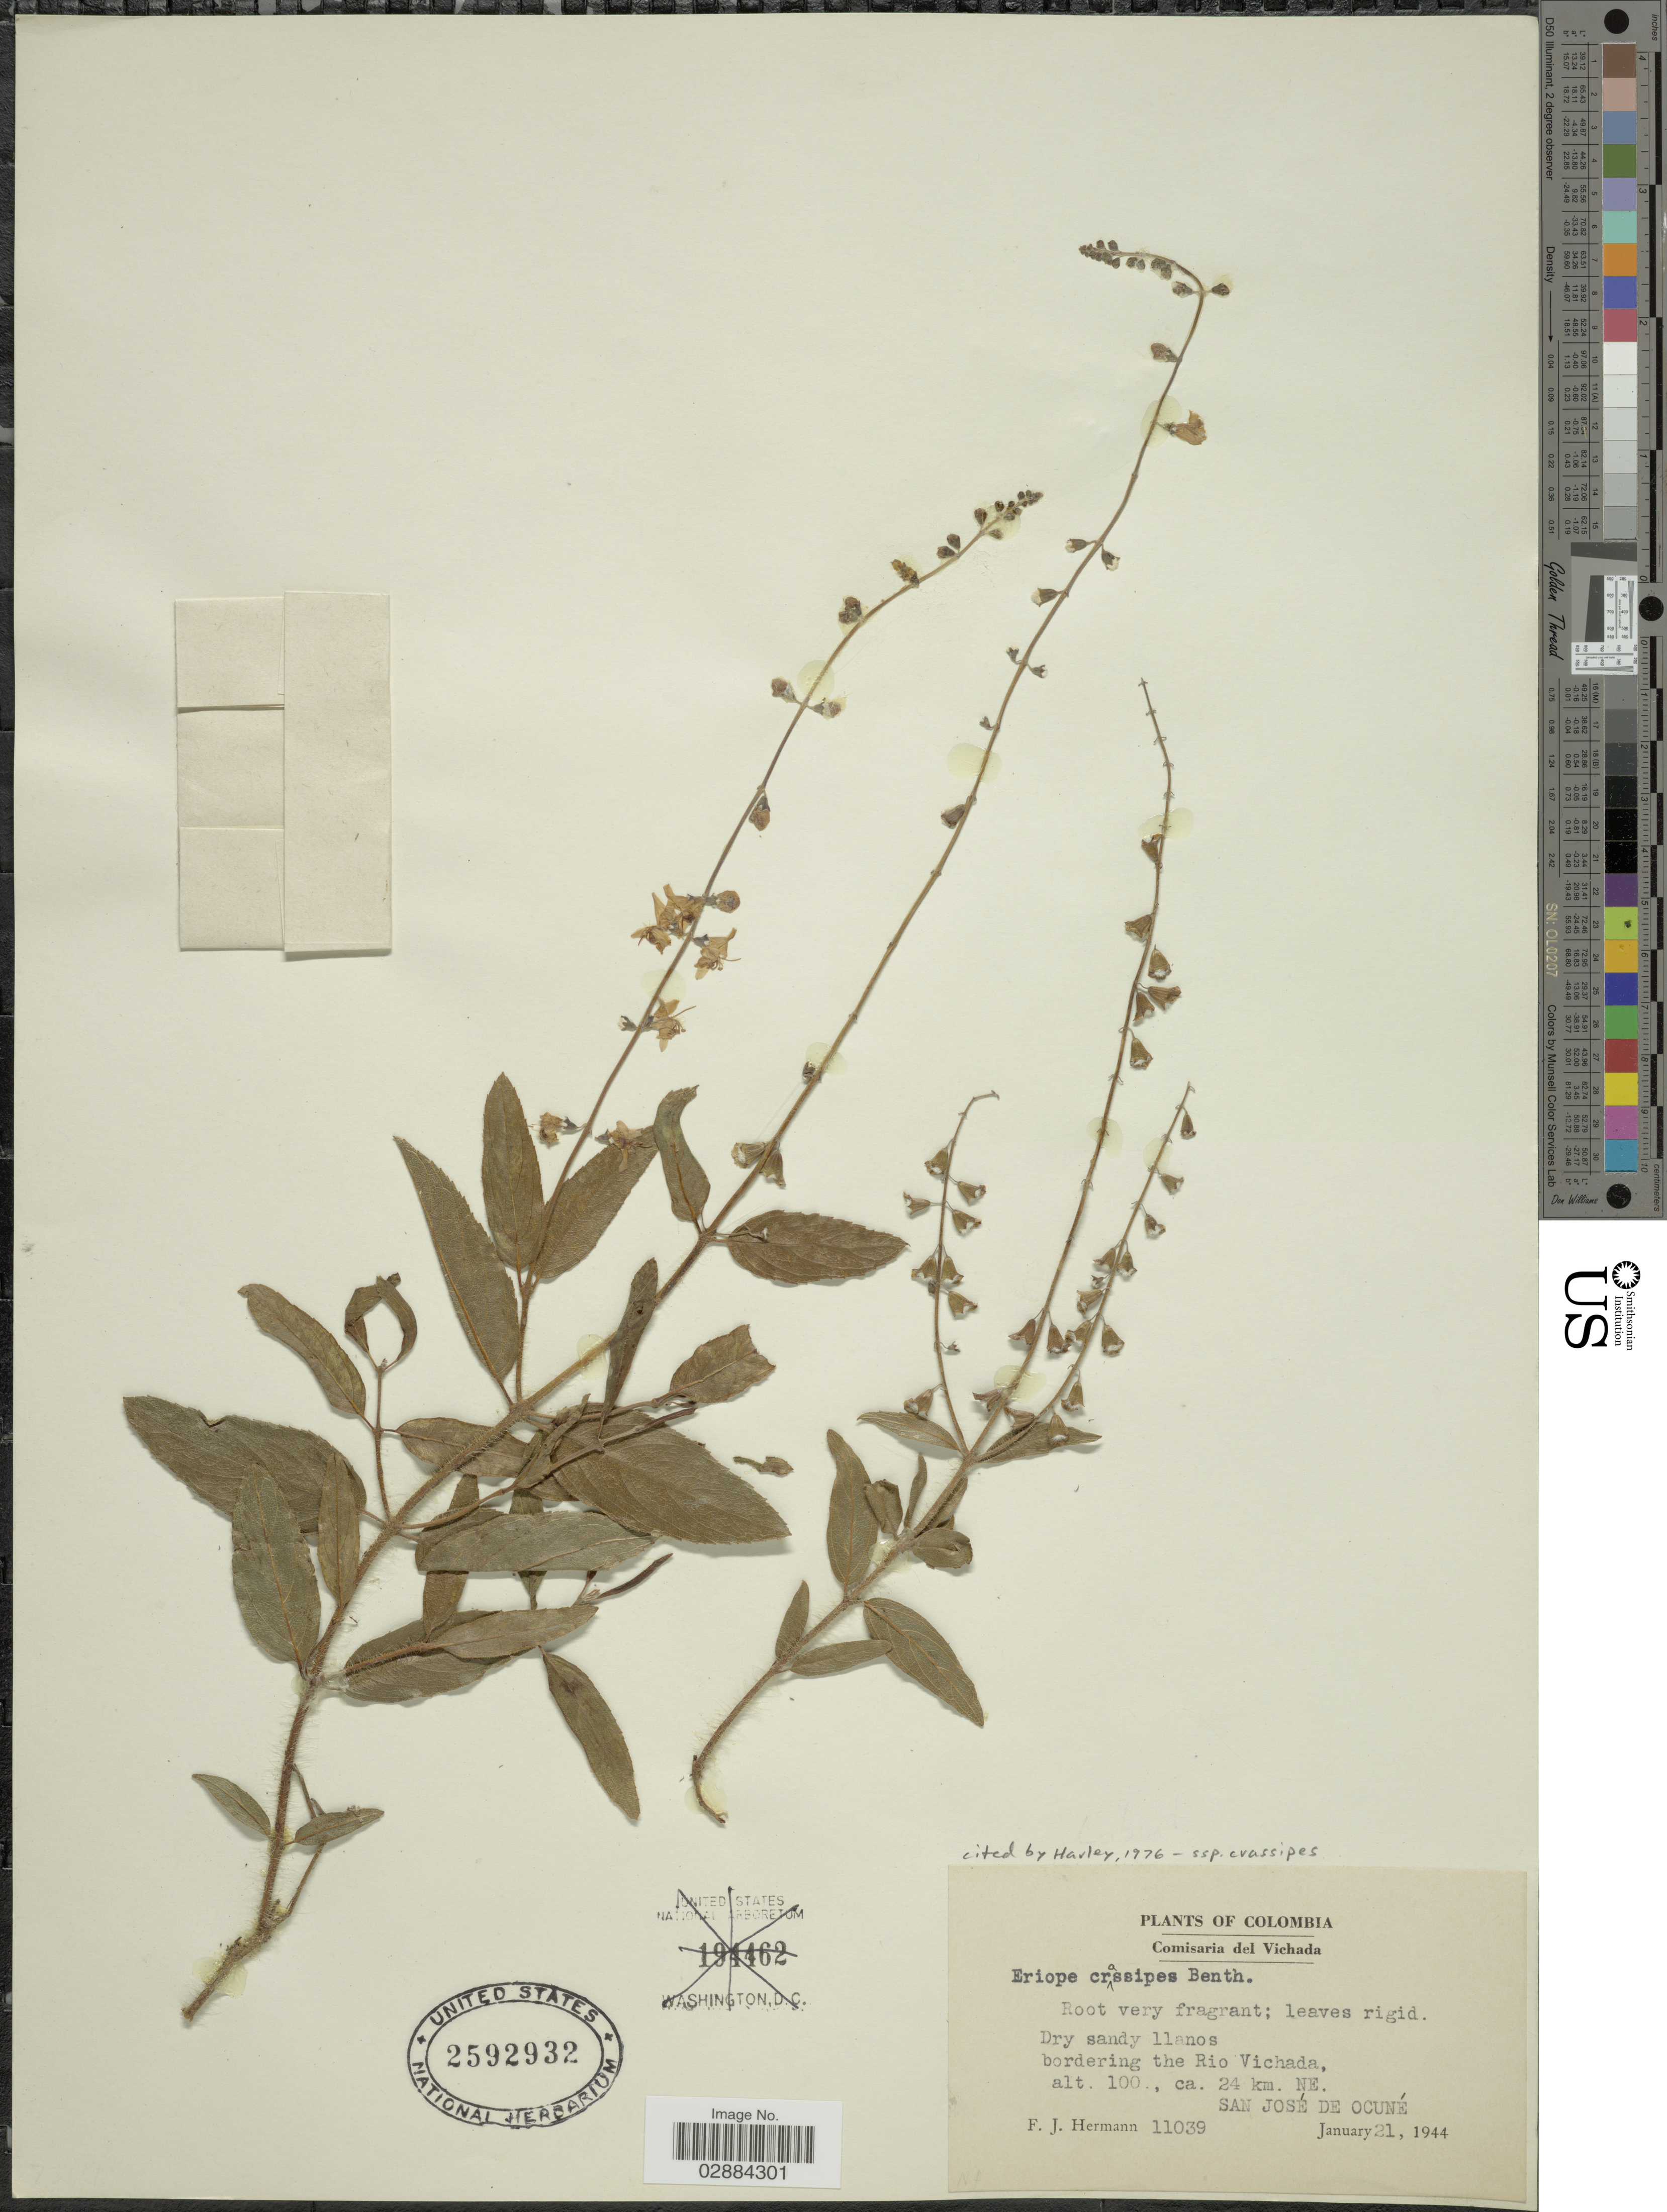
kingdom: Plantae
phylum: Tracheophyta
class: Magnoliopsida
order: Lamiales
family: Lamiaceae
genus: Eriope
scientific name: Eriope crassipes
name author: Benth.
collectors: F. J. Hermann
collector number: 11039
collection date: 1944-01-21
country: Colombia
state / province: Vichada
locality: Comisaria del Vichada. Bordering the Rio Vichada. Ca. 24 km. NE. San José de Ocuné.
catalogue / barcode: US 2592932